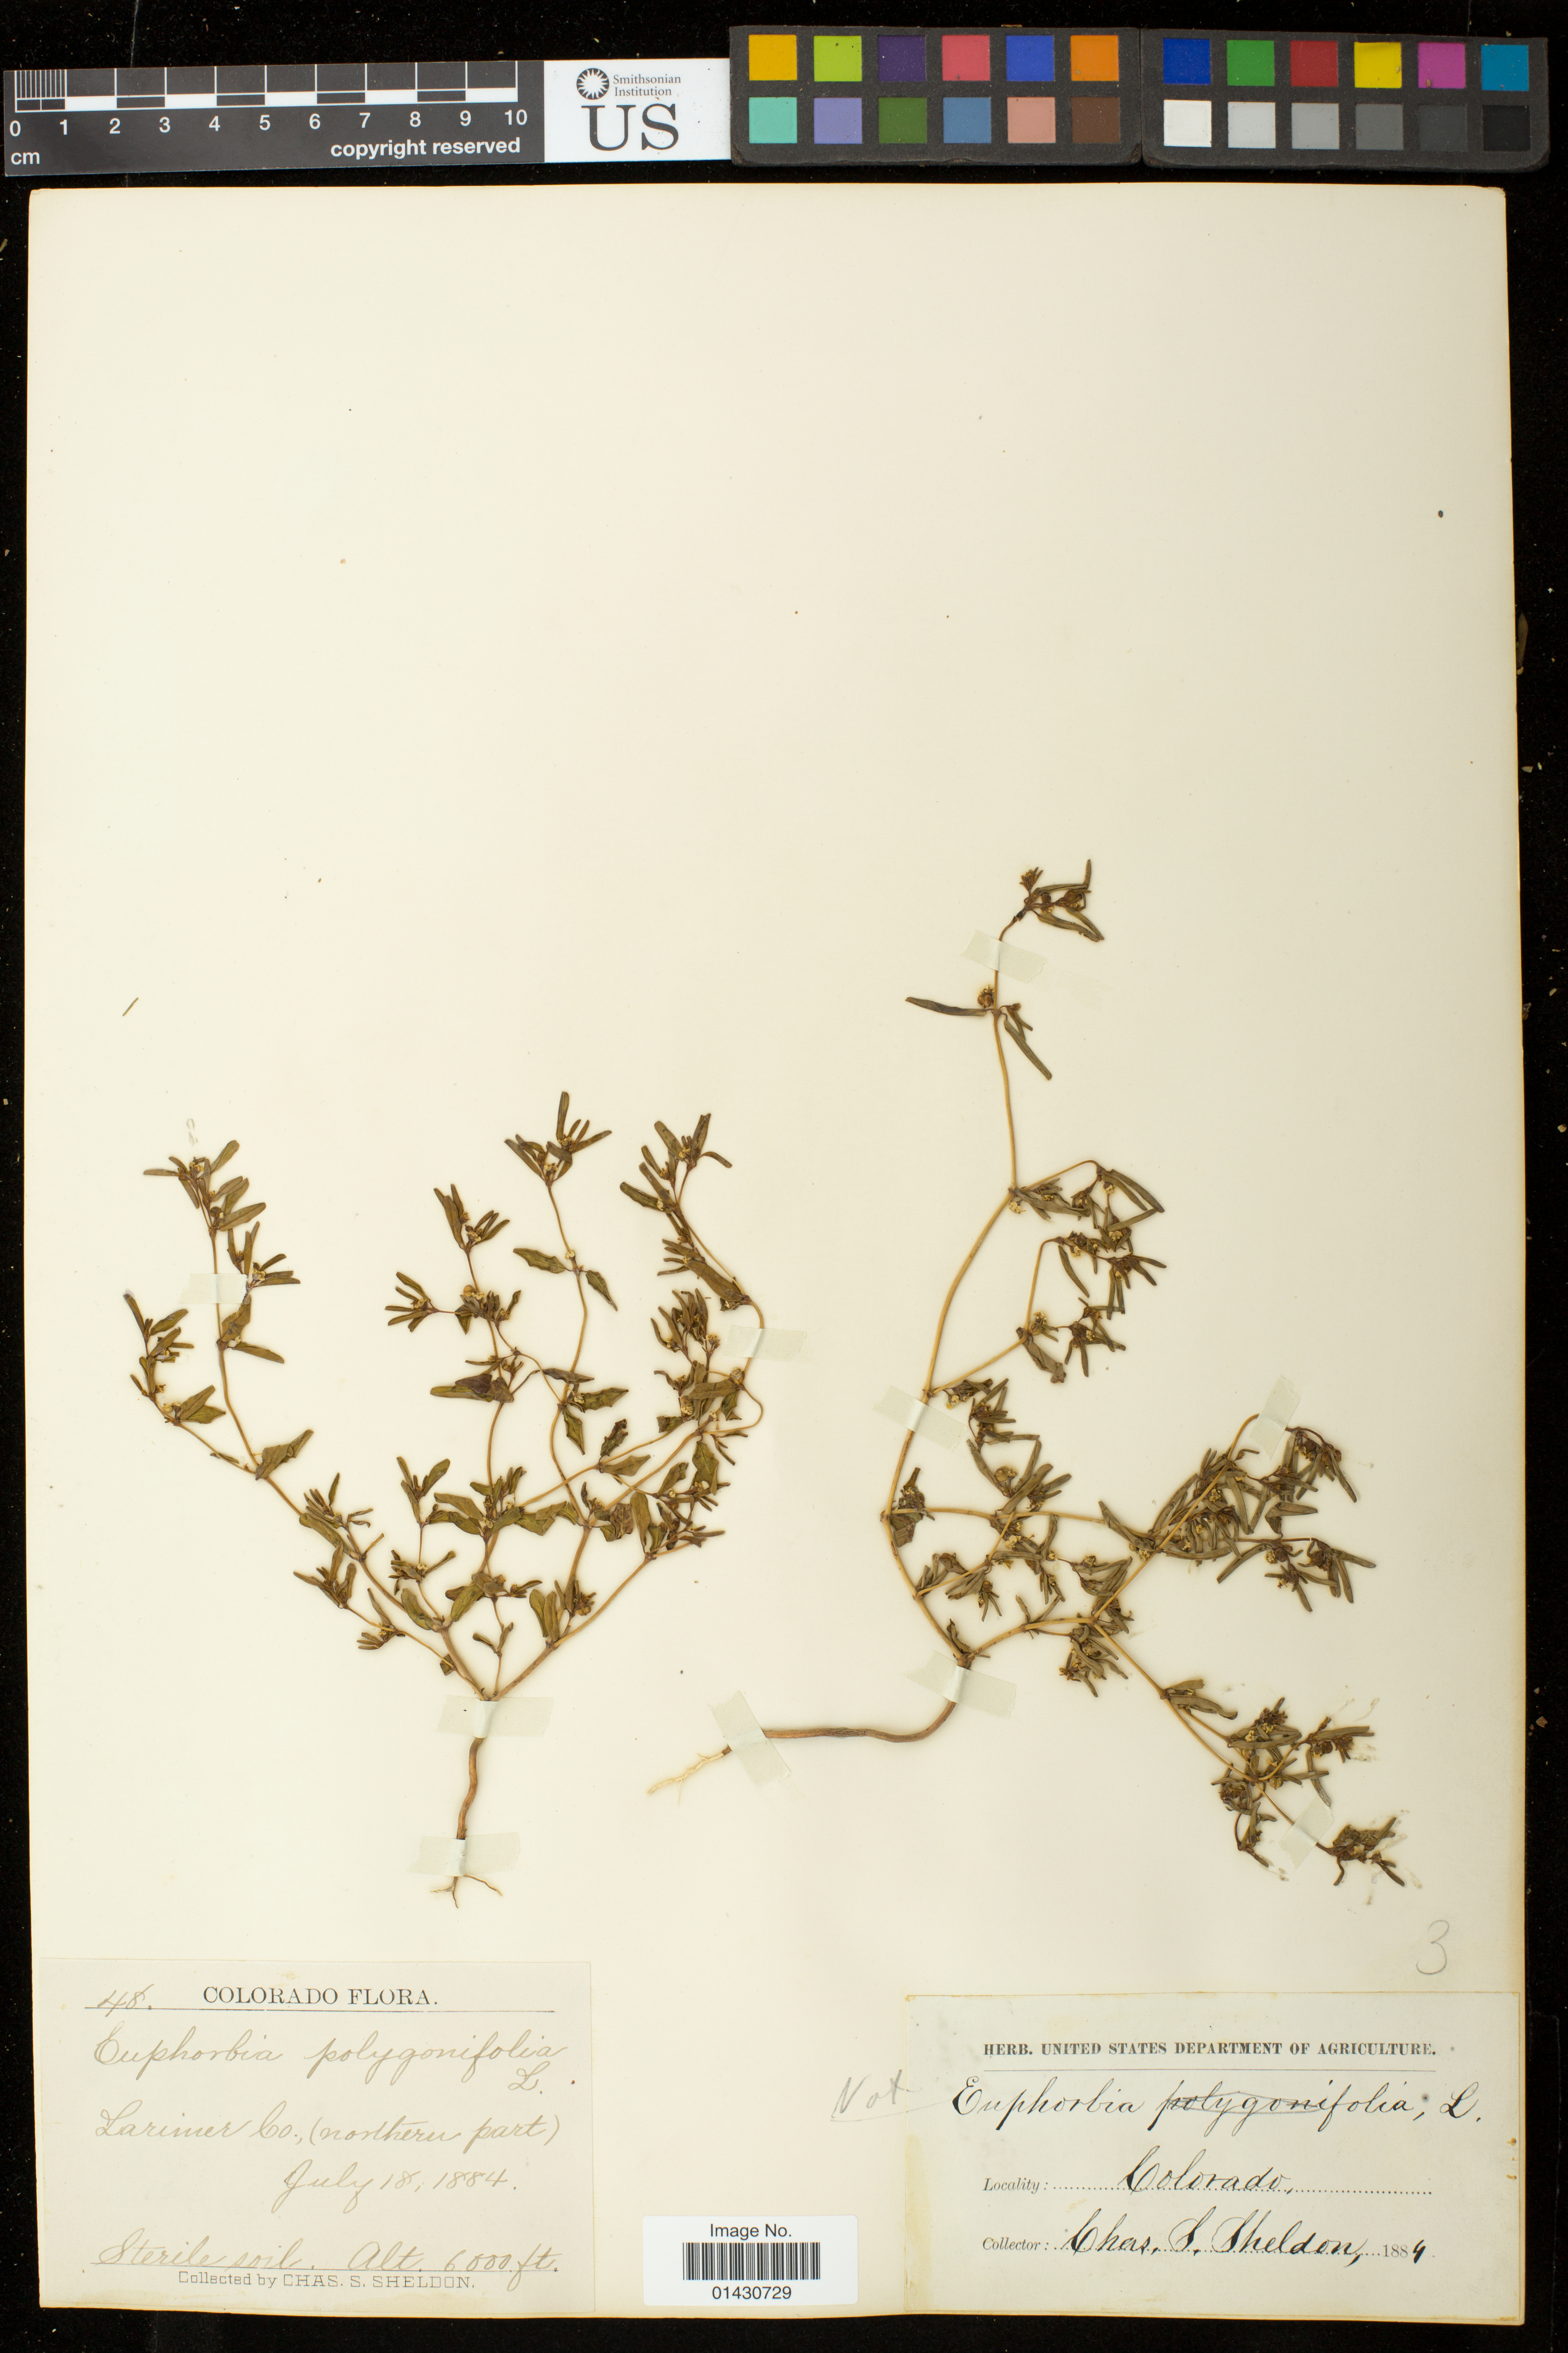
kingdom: Plantae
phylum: Tracheophyta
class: Magnoliopsida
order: Malpighiales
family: Euphorbiaceae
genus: Euphorbia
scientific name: Euphorbia missurica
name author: Raf.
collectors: C. S. Sheldon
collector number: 48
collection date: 1884-07-18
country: United States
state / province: Colorado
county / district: Larimer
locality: Larimer Co., (northern part)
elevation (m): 1829